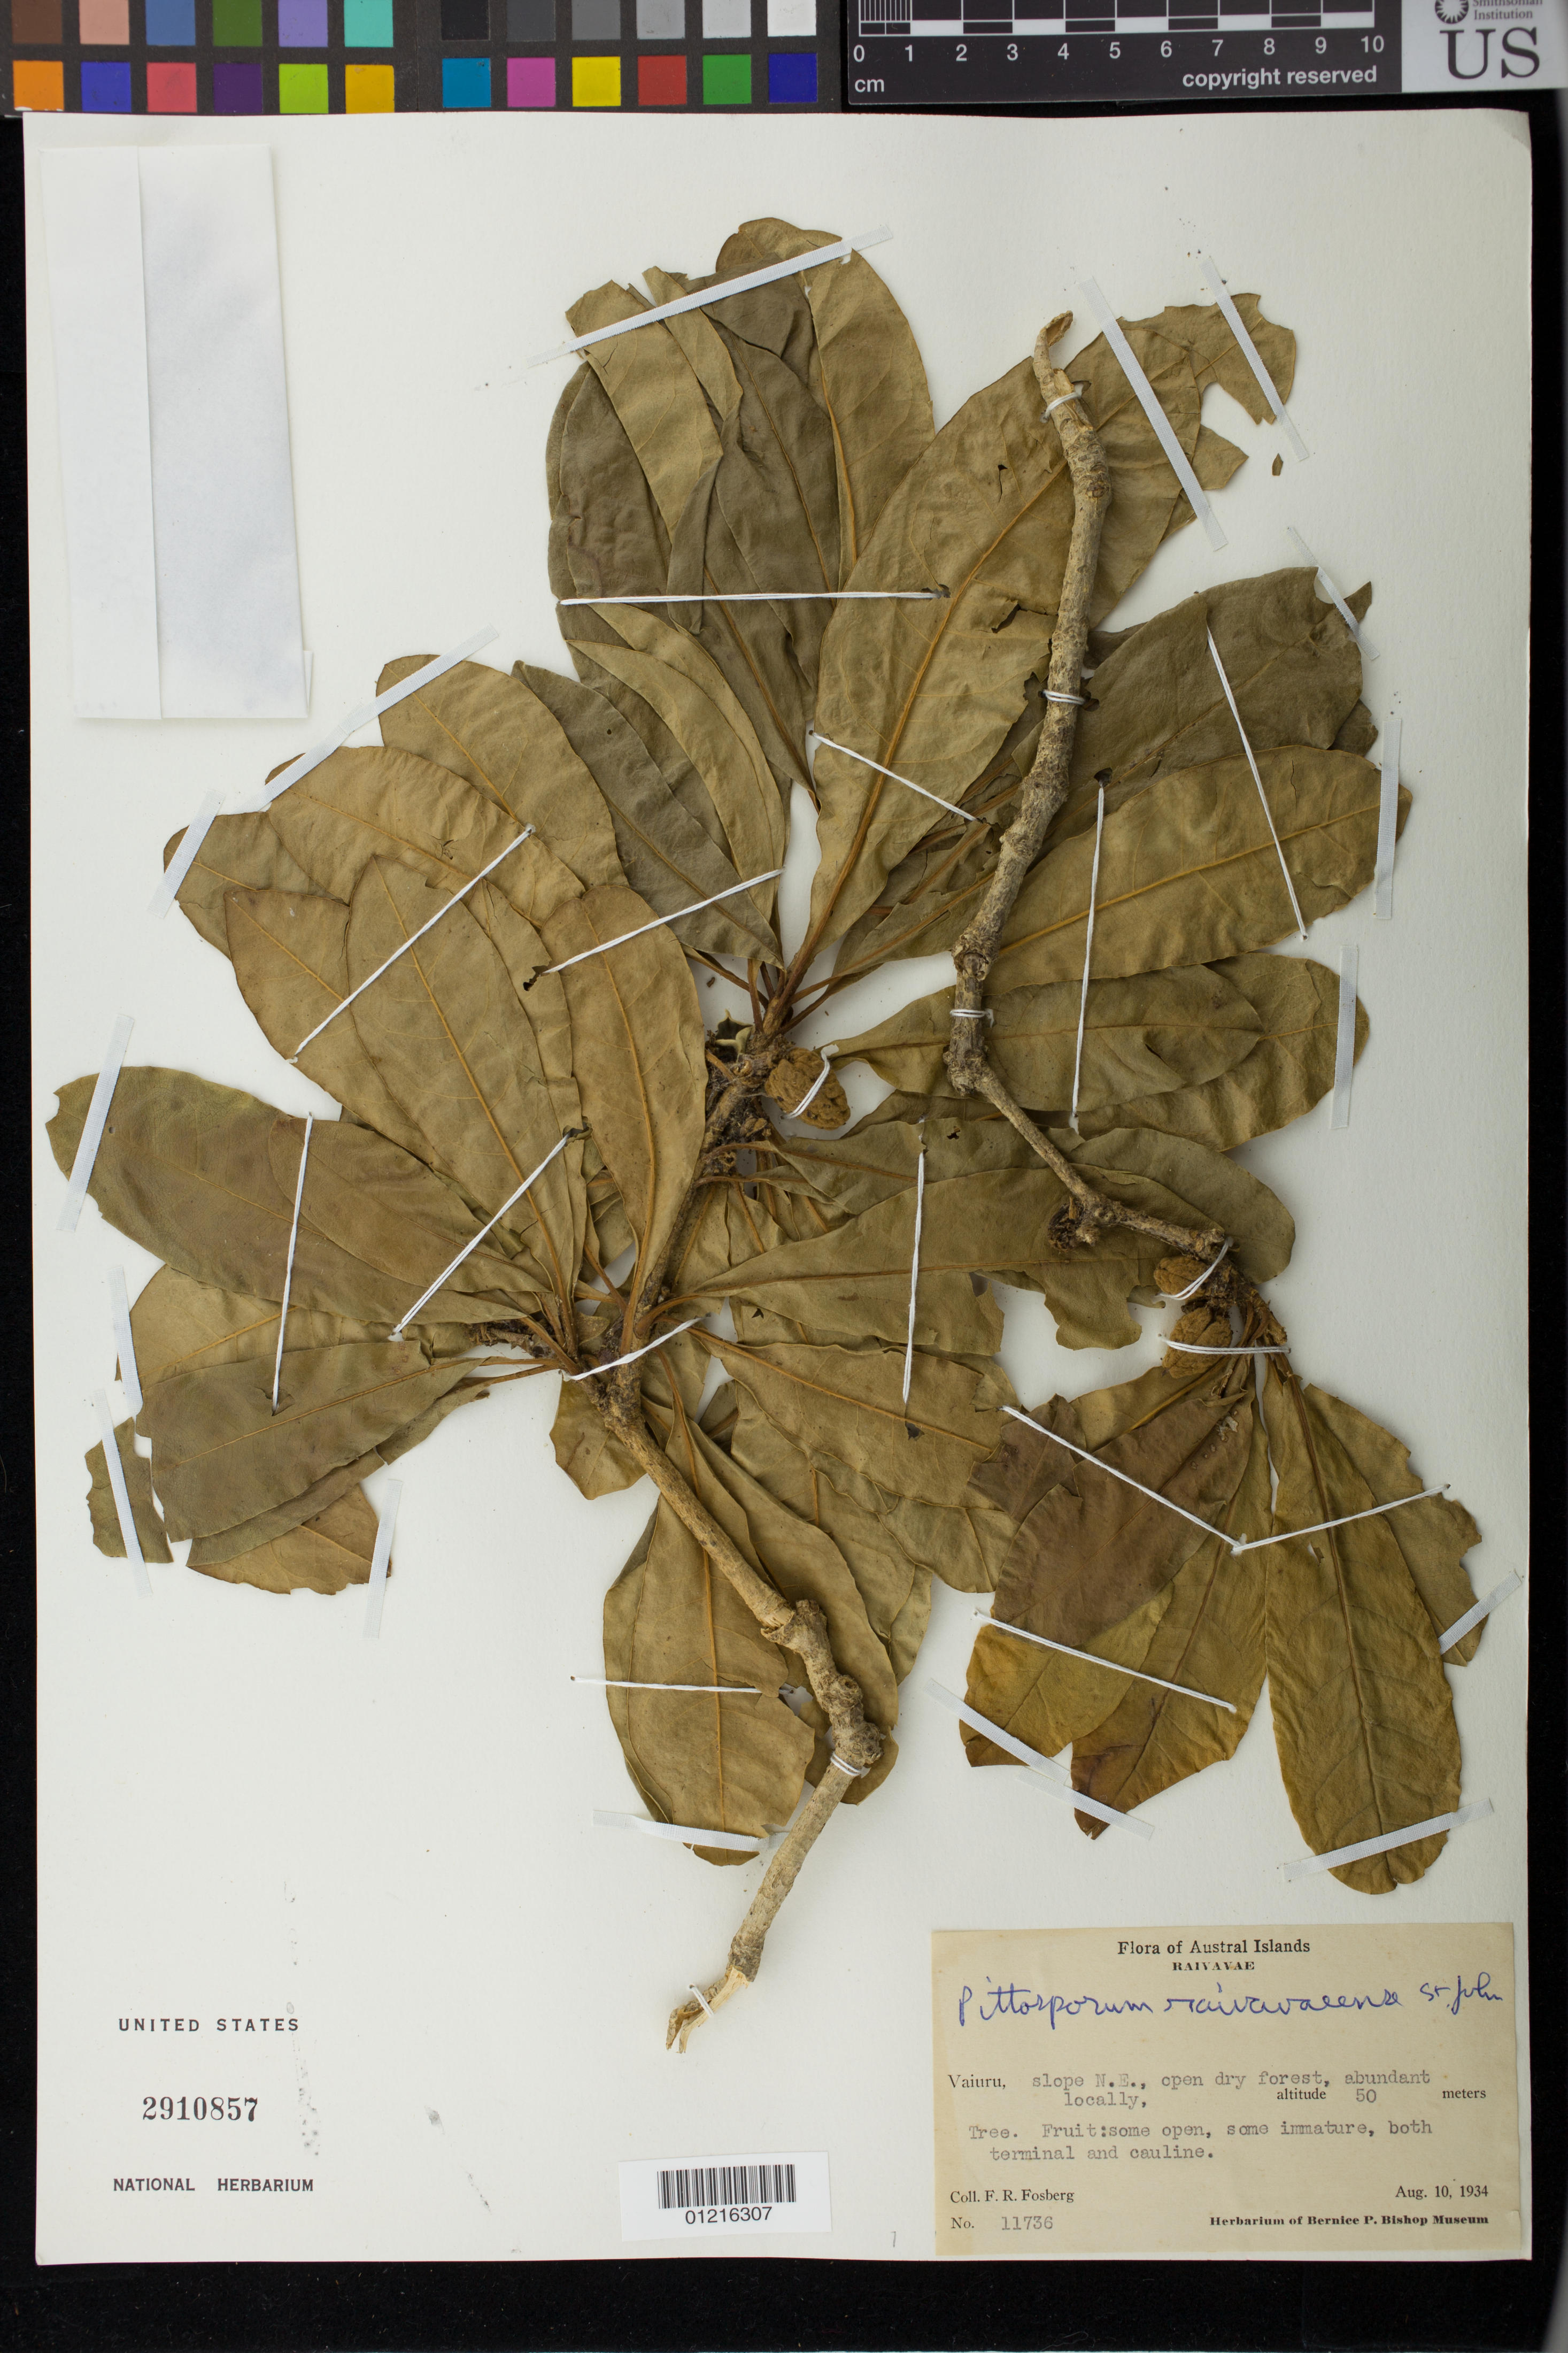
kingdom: Plantae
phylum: Tracheophyta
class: Magnoliopsida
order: Apiales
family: Pittosporaceae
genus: Pittosporum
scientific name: Pittosporum raivavaeense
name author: H. St. John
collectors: F. R. Fosberg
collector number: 11736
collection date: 1934-08-10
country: French Polynesia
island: Raivavae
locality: Slope N.E.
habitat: Open dry forest.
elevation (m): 50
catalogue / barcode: US 2910857